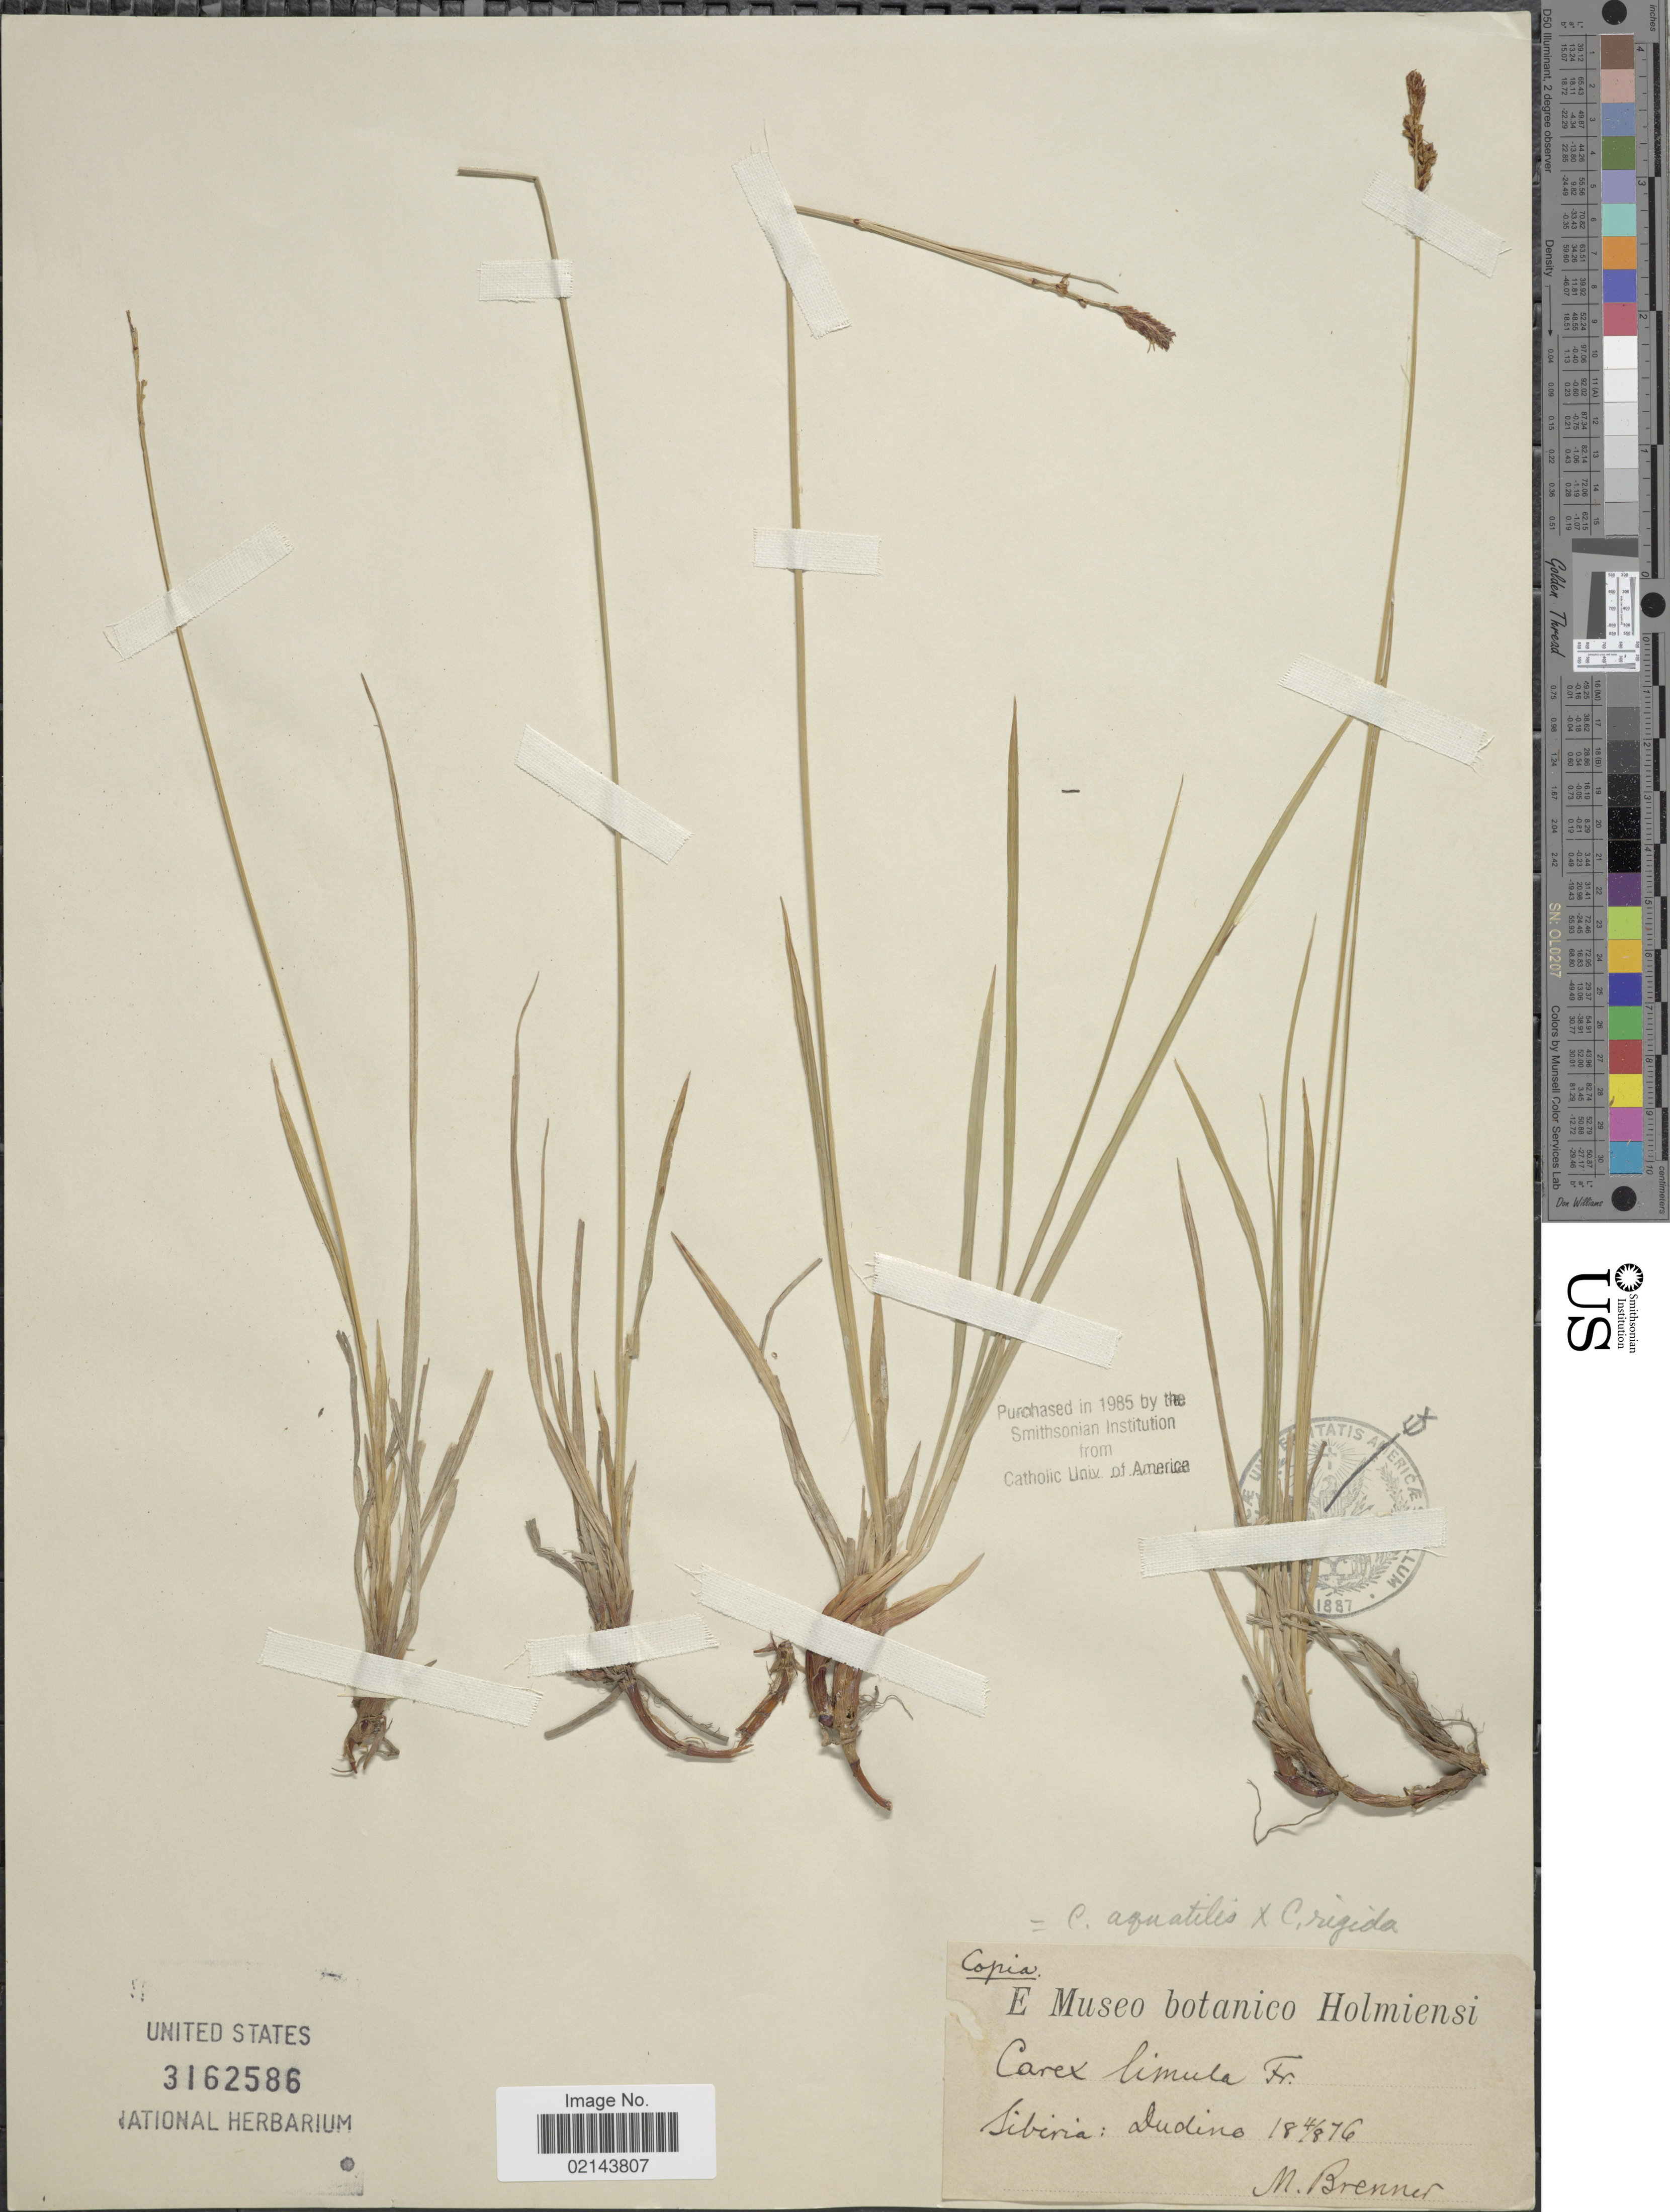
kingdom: Plantae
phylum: Tracheophyta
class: Liliopsida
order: Poales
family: Cyperaceae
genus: Carex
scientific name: Carex aquatilis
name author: Wahlenb.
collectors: M. Brenner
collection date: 1876-08-04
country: Russian Federation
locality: Sibiria: Dudino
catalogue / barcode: US 3162586